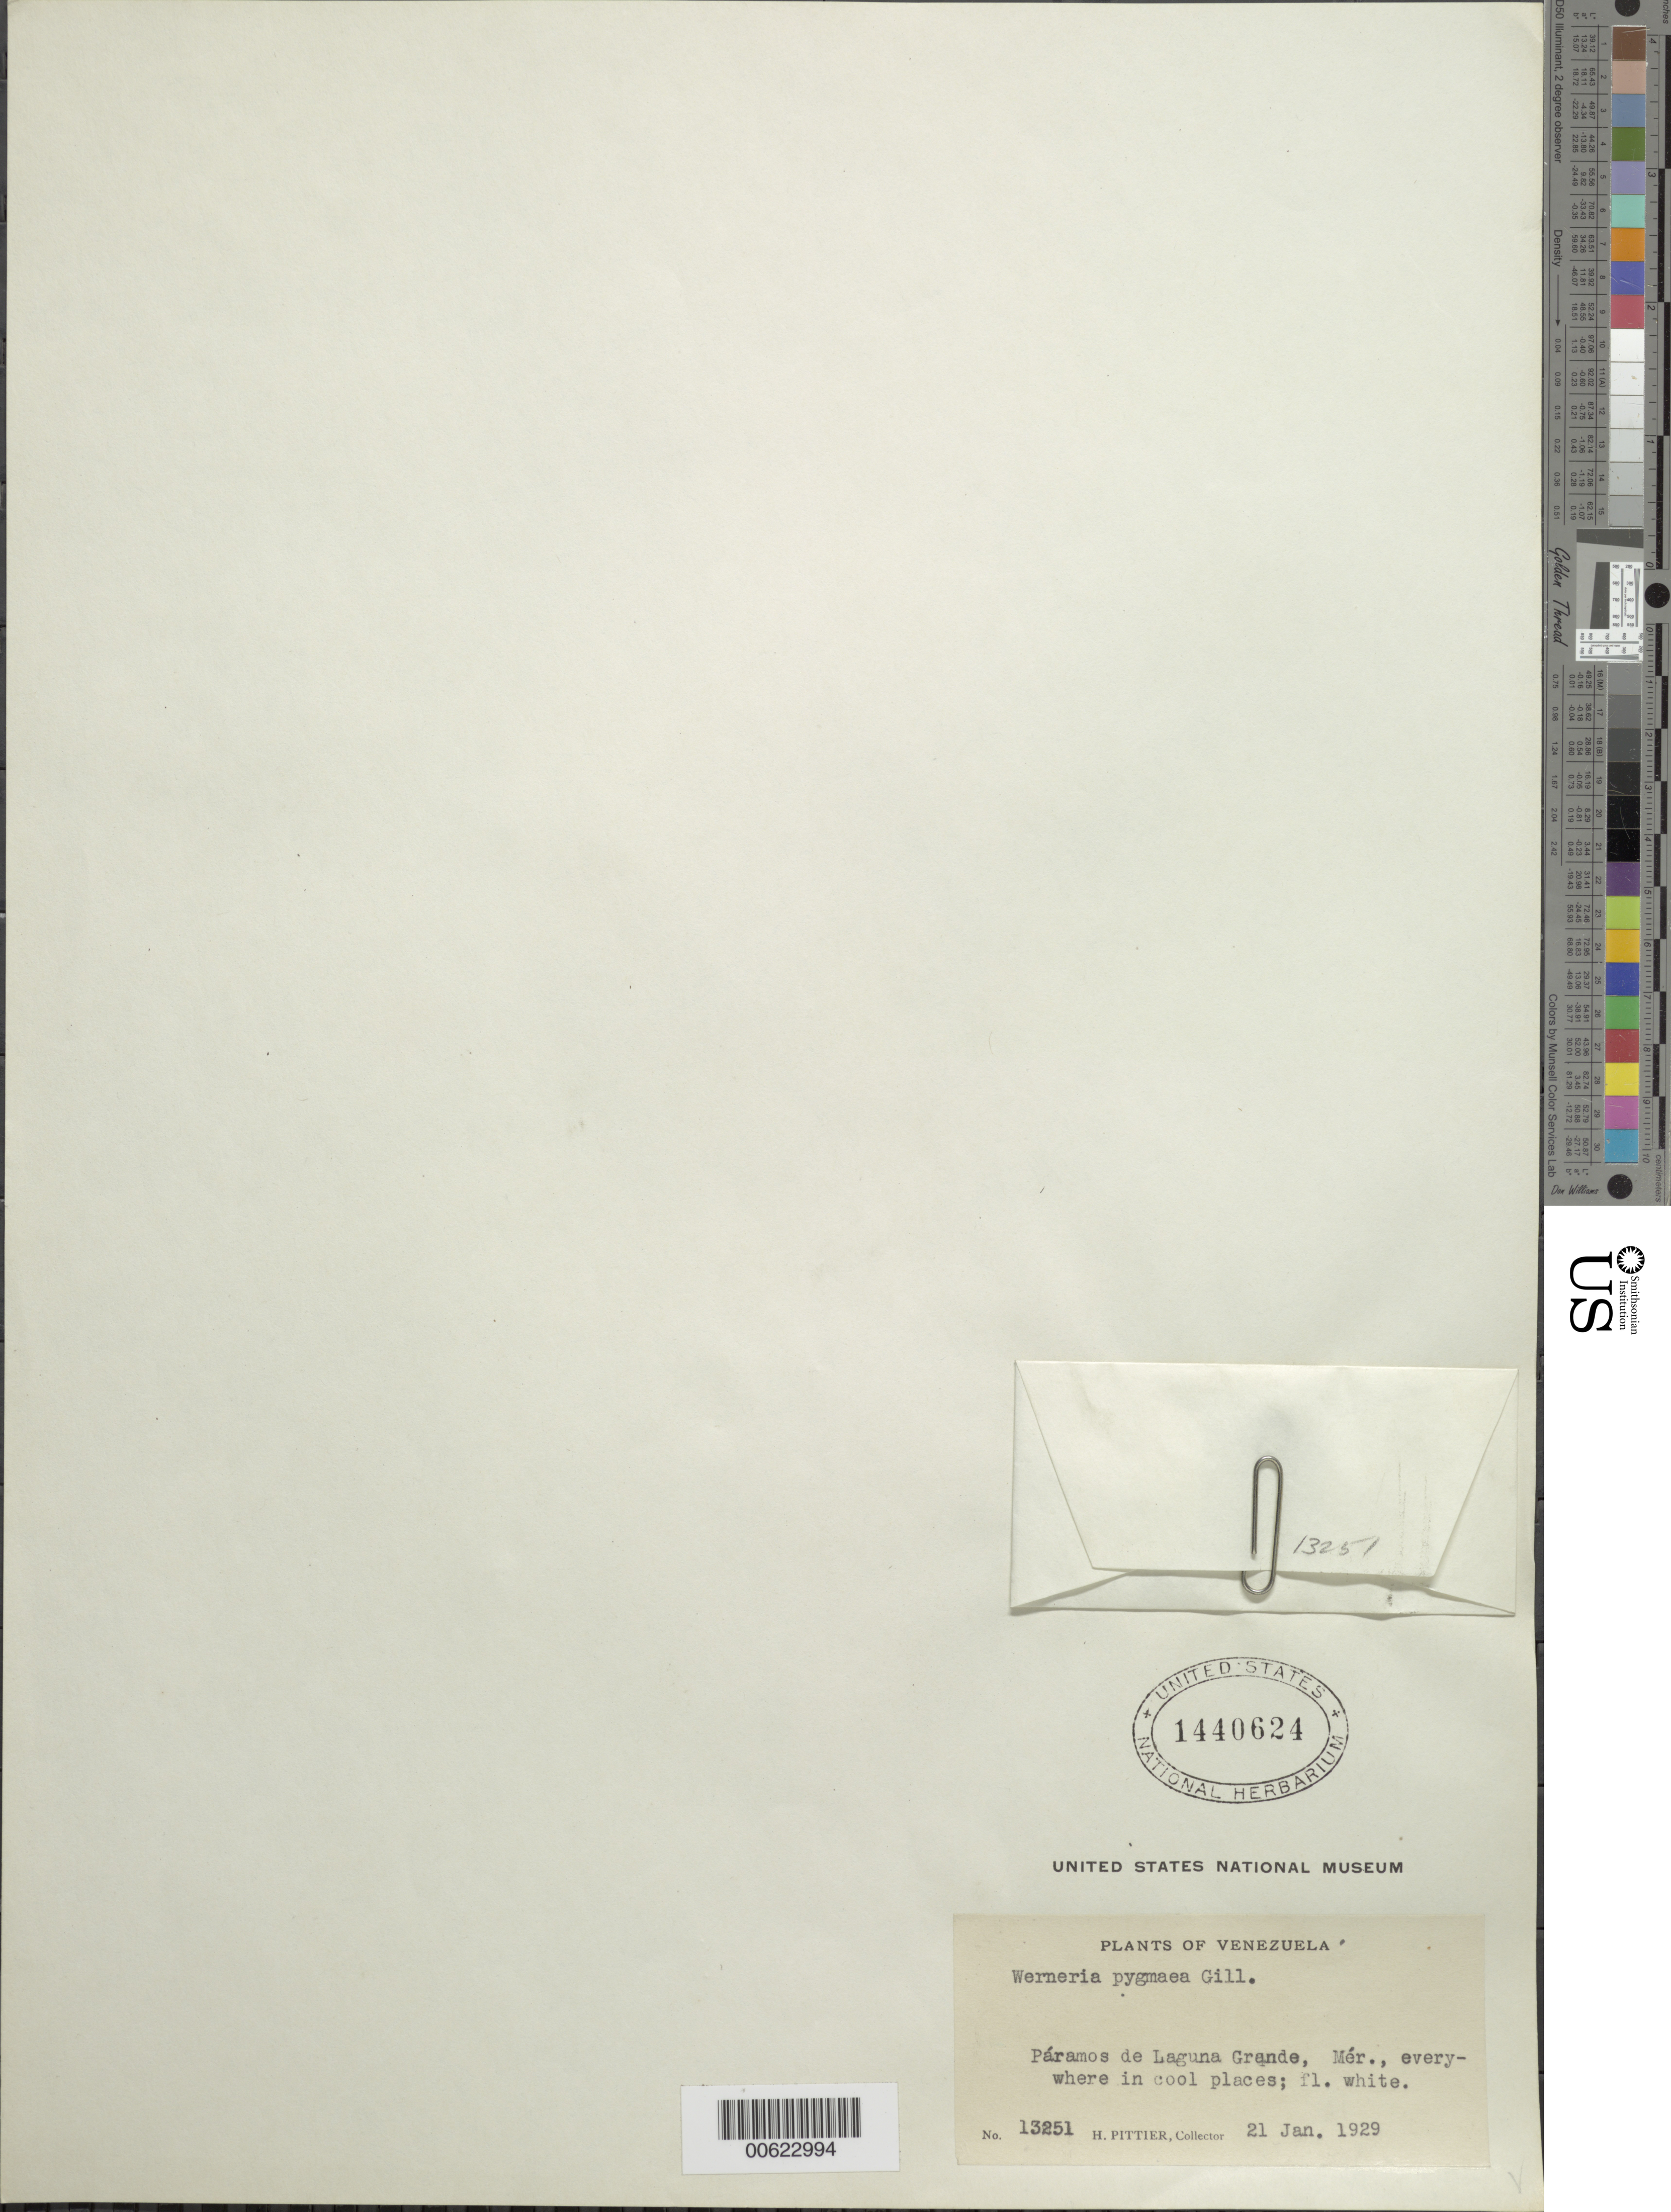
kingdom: Plantae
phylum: Tracheophyta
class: Magnoliopsida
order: Asterales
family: Asteraceae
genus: Werneria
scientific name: Werneria pygmaea complex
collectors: H. F. Pittier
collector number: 13251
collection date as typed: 21-Jan-29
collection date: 1929-01-21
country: Venezuela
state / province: Mérida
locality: Páramos de Laguna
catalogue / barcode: US 1440624